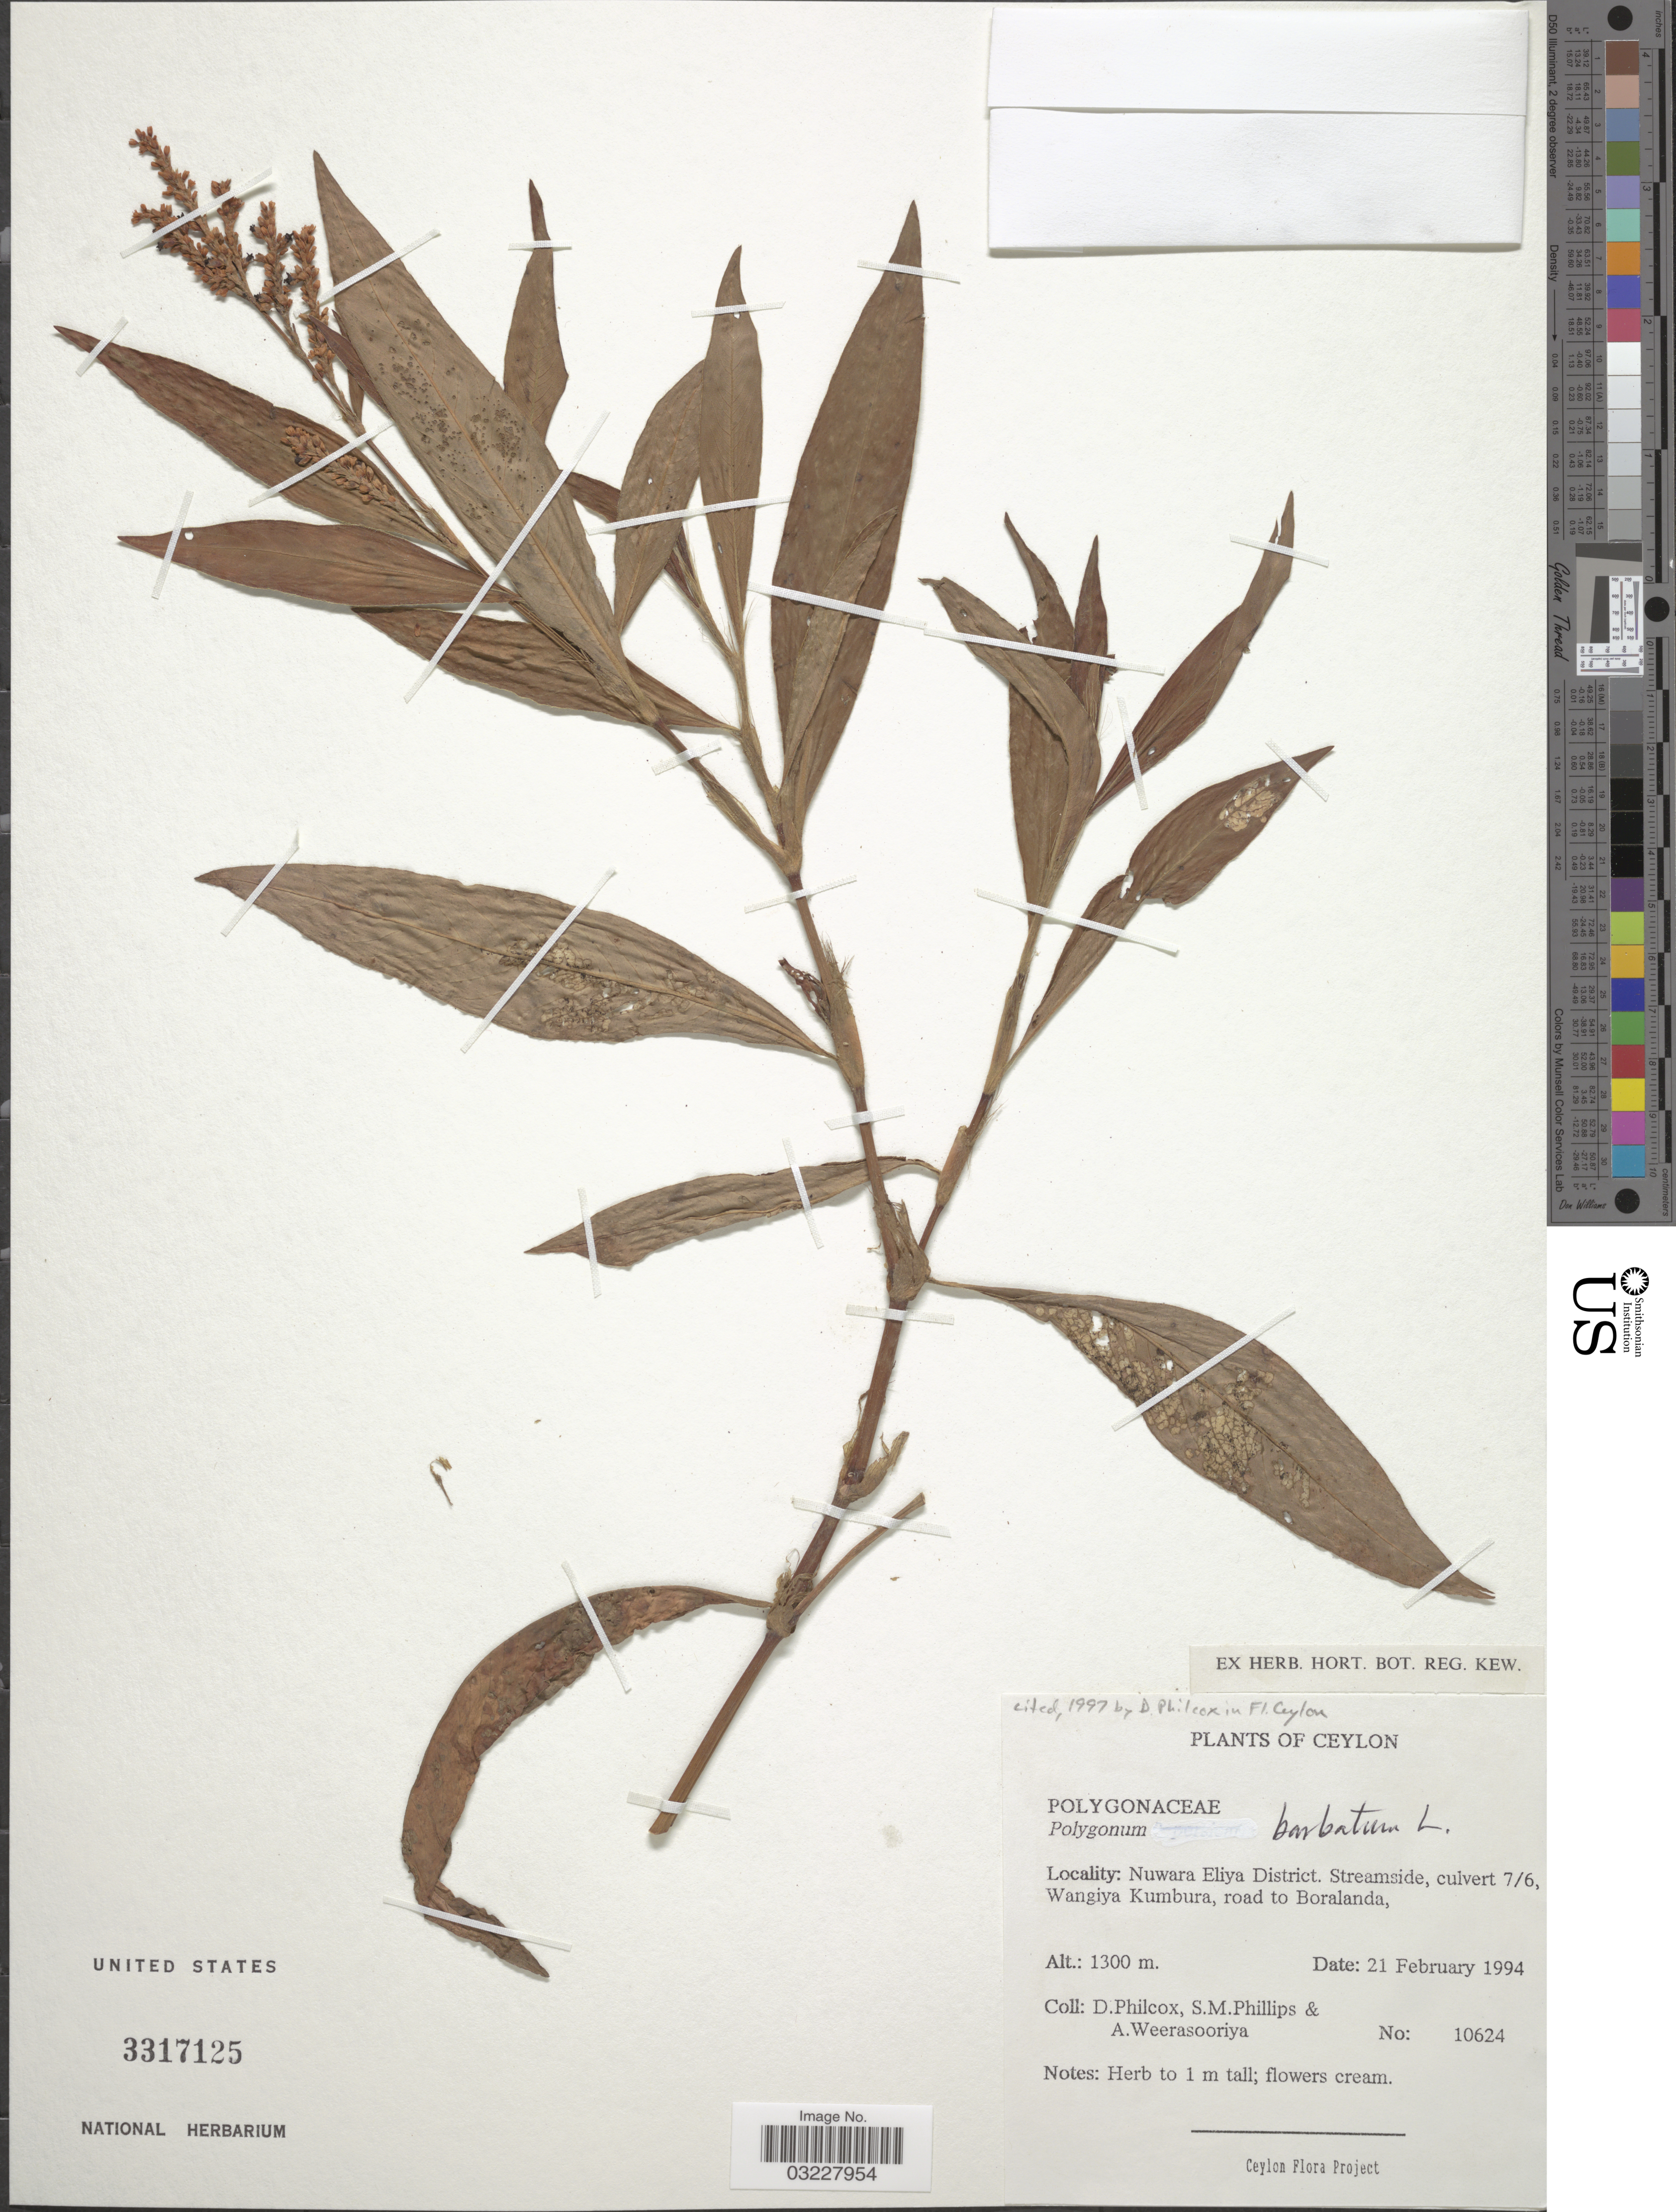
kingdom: Plantae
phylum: Tracheophyta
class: Magnoliopsida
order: Caryophyllales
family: Polygonaceae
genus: Polygonum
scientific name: Polygonum barbatum var. barbatum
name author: L.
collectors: D. Philcox, S. M. Phillips & A. Weerasooriya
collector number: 10624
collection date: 1994-02-21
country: Sri Lanka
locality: Ceylon. Nuwara Eliya District. Streamside, culvert 7/6, Wangiya Kumbura, road to Boralanda.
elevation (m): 1300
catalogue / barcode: US 3317125